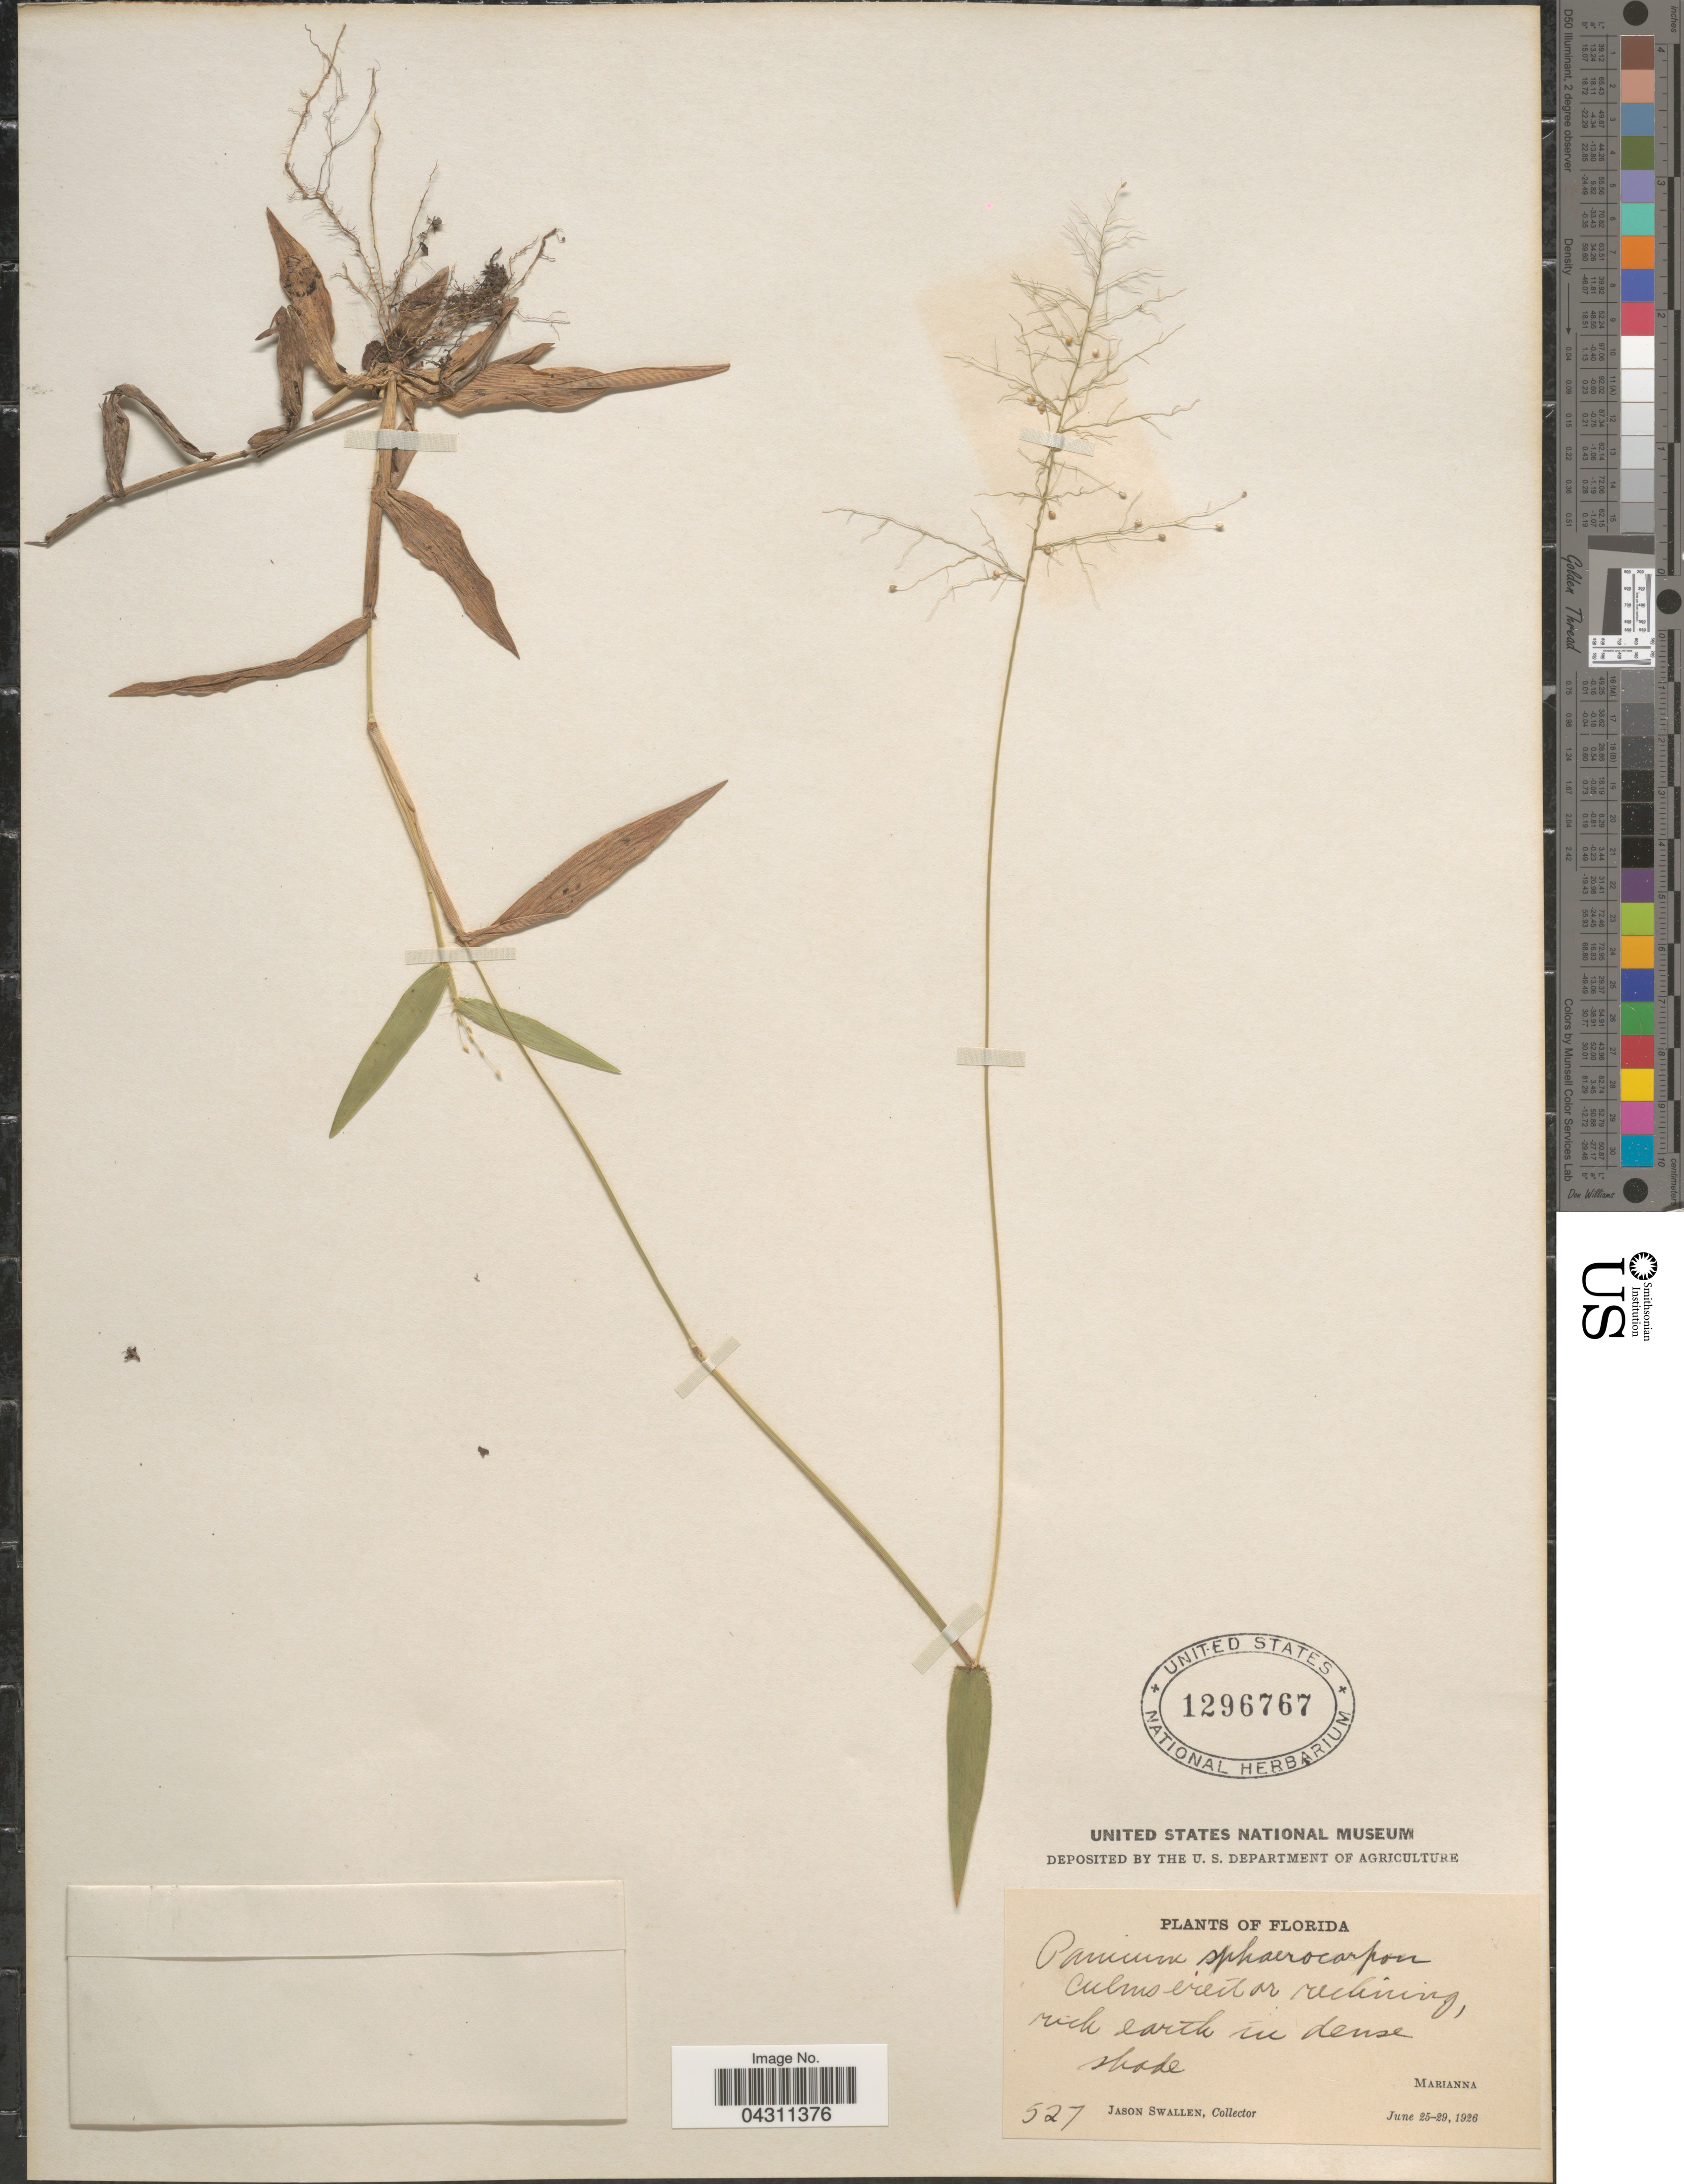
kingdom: Plantae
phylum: Tracheophyta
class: Liliopsida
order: Poales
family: Poaceae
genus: Dichanthelium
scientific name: Dichanthelium sphaerocarpon var. sphaerocarpon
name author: (Elliott) Gould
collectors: J. R. Swallen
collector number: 527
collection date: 1926-06-25/1926-06-29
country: United States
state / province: Florida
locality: Marianna.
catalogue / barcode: US 1296767